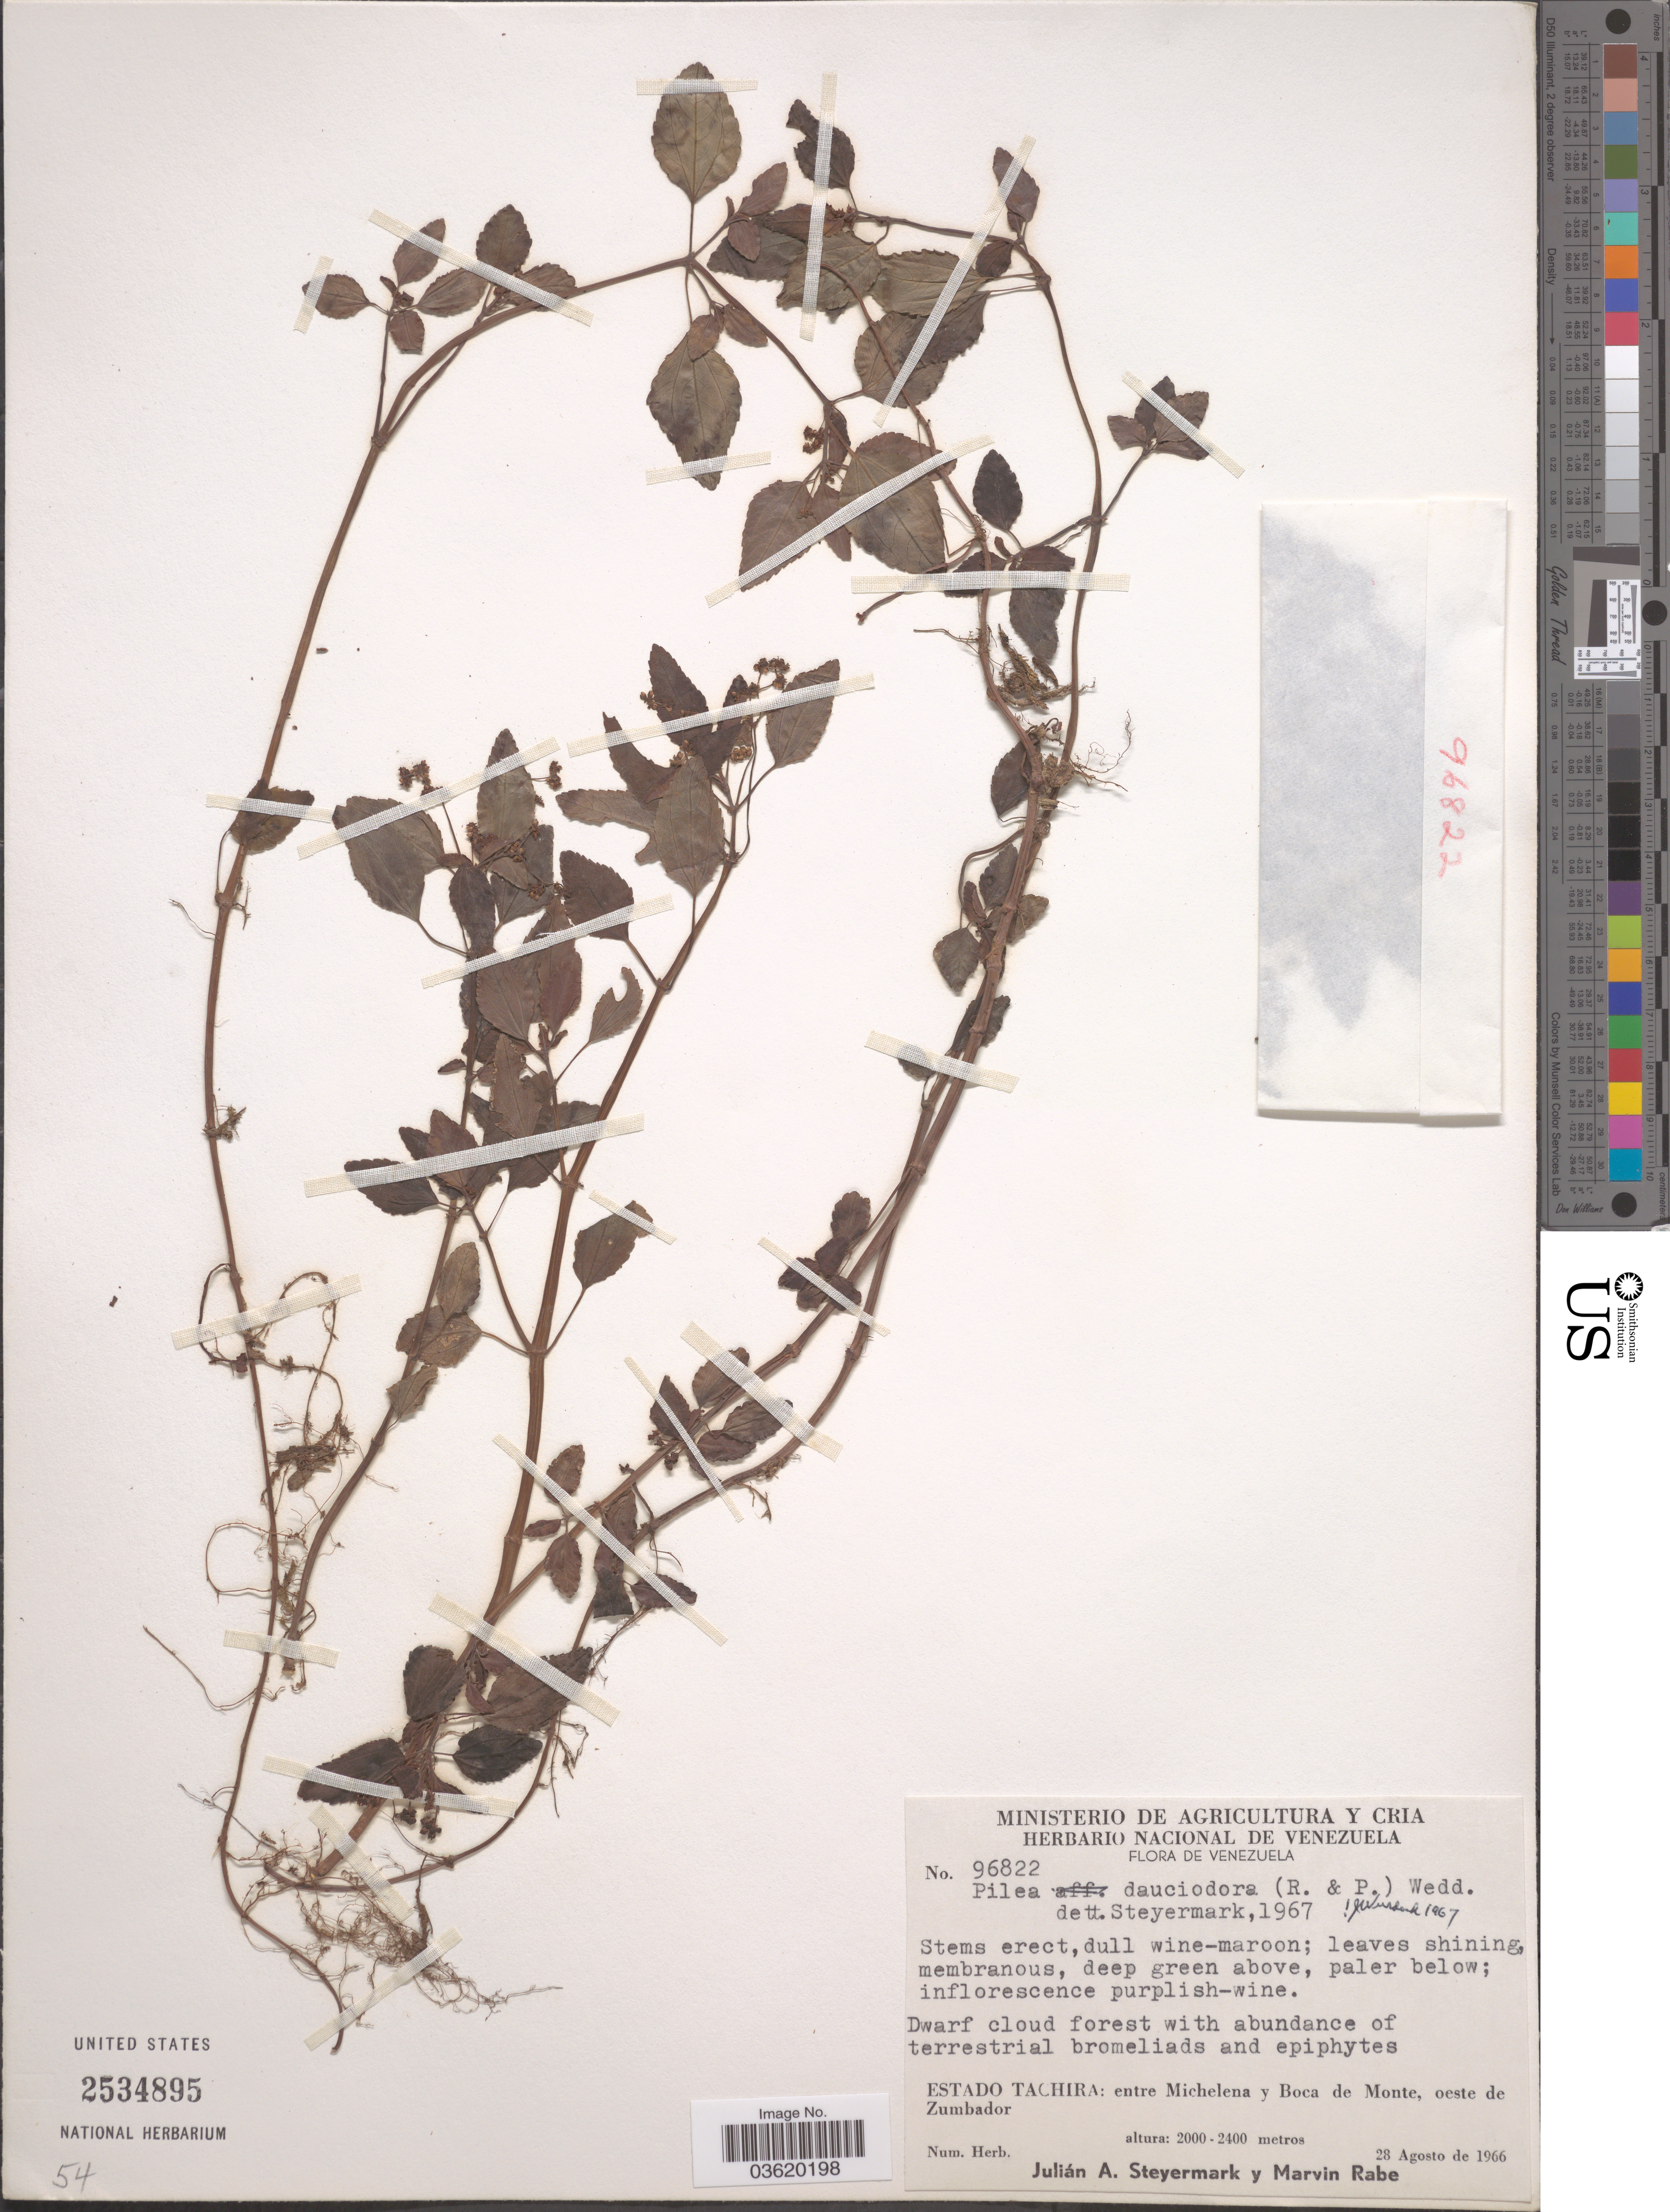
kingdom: Plantae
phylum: Tracheophyta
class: Magnoliopsida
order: Rosales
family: Urticaceae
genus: Pilea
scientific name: Pilea dauciodora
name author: Pav. ex Wedd.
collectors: J. Steyermark & M. Rabe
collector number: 96822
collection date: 1966-08-28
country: Venezuela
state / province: Tachira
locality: Entre Michelena y Boca de Monte, oeste de Zumbador.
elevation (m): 2000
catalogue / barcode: US 2534895